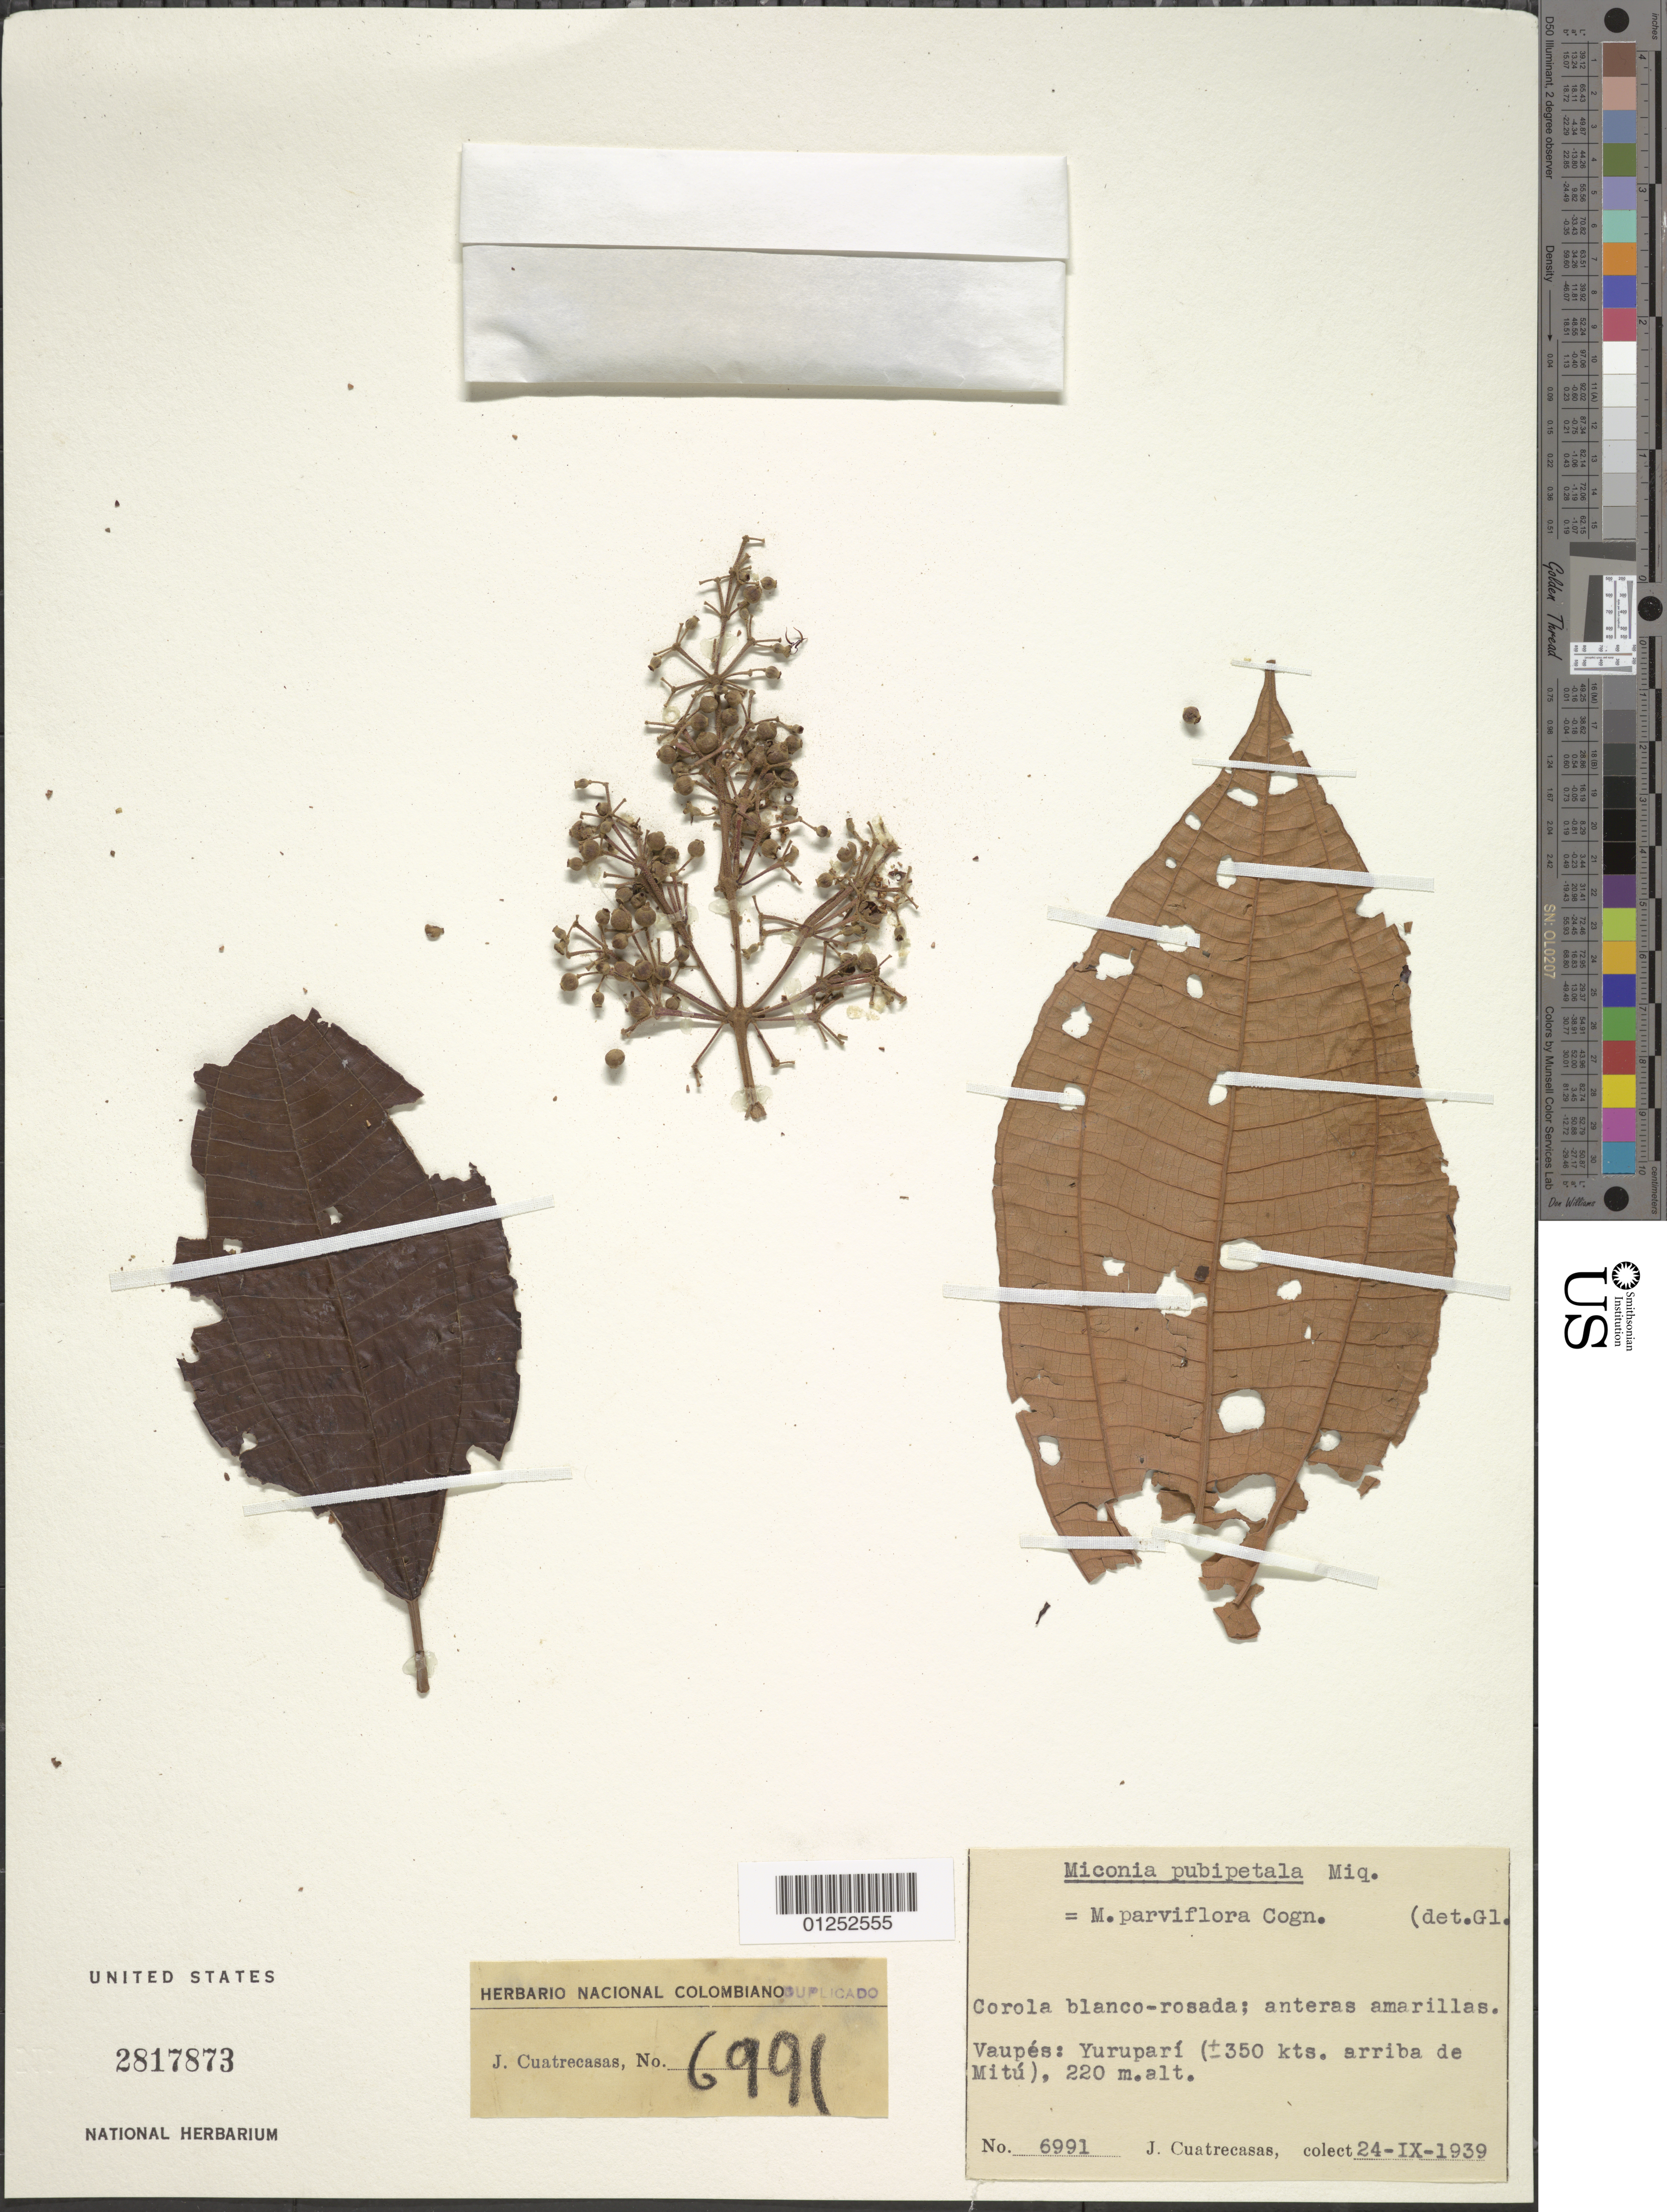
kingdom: Plantae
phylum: Tracheophyta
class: Magnoliopsida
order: Myrtales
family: Melastomataceae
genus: Miconia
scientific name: Miconia pubipetala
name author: Miq.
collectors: J. Cuatrecasas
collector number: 6991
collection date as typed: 24 Sep 1939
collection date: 1939-09-24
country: Colombia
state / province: Vaupés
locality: Yuruparí (±350 kts. arriba de Mitú).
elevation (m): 220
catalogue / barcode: US 2817873